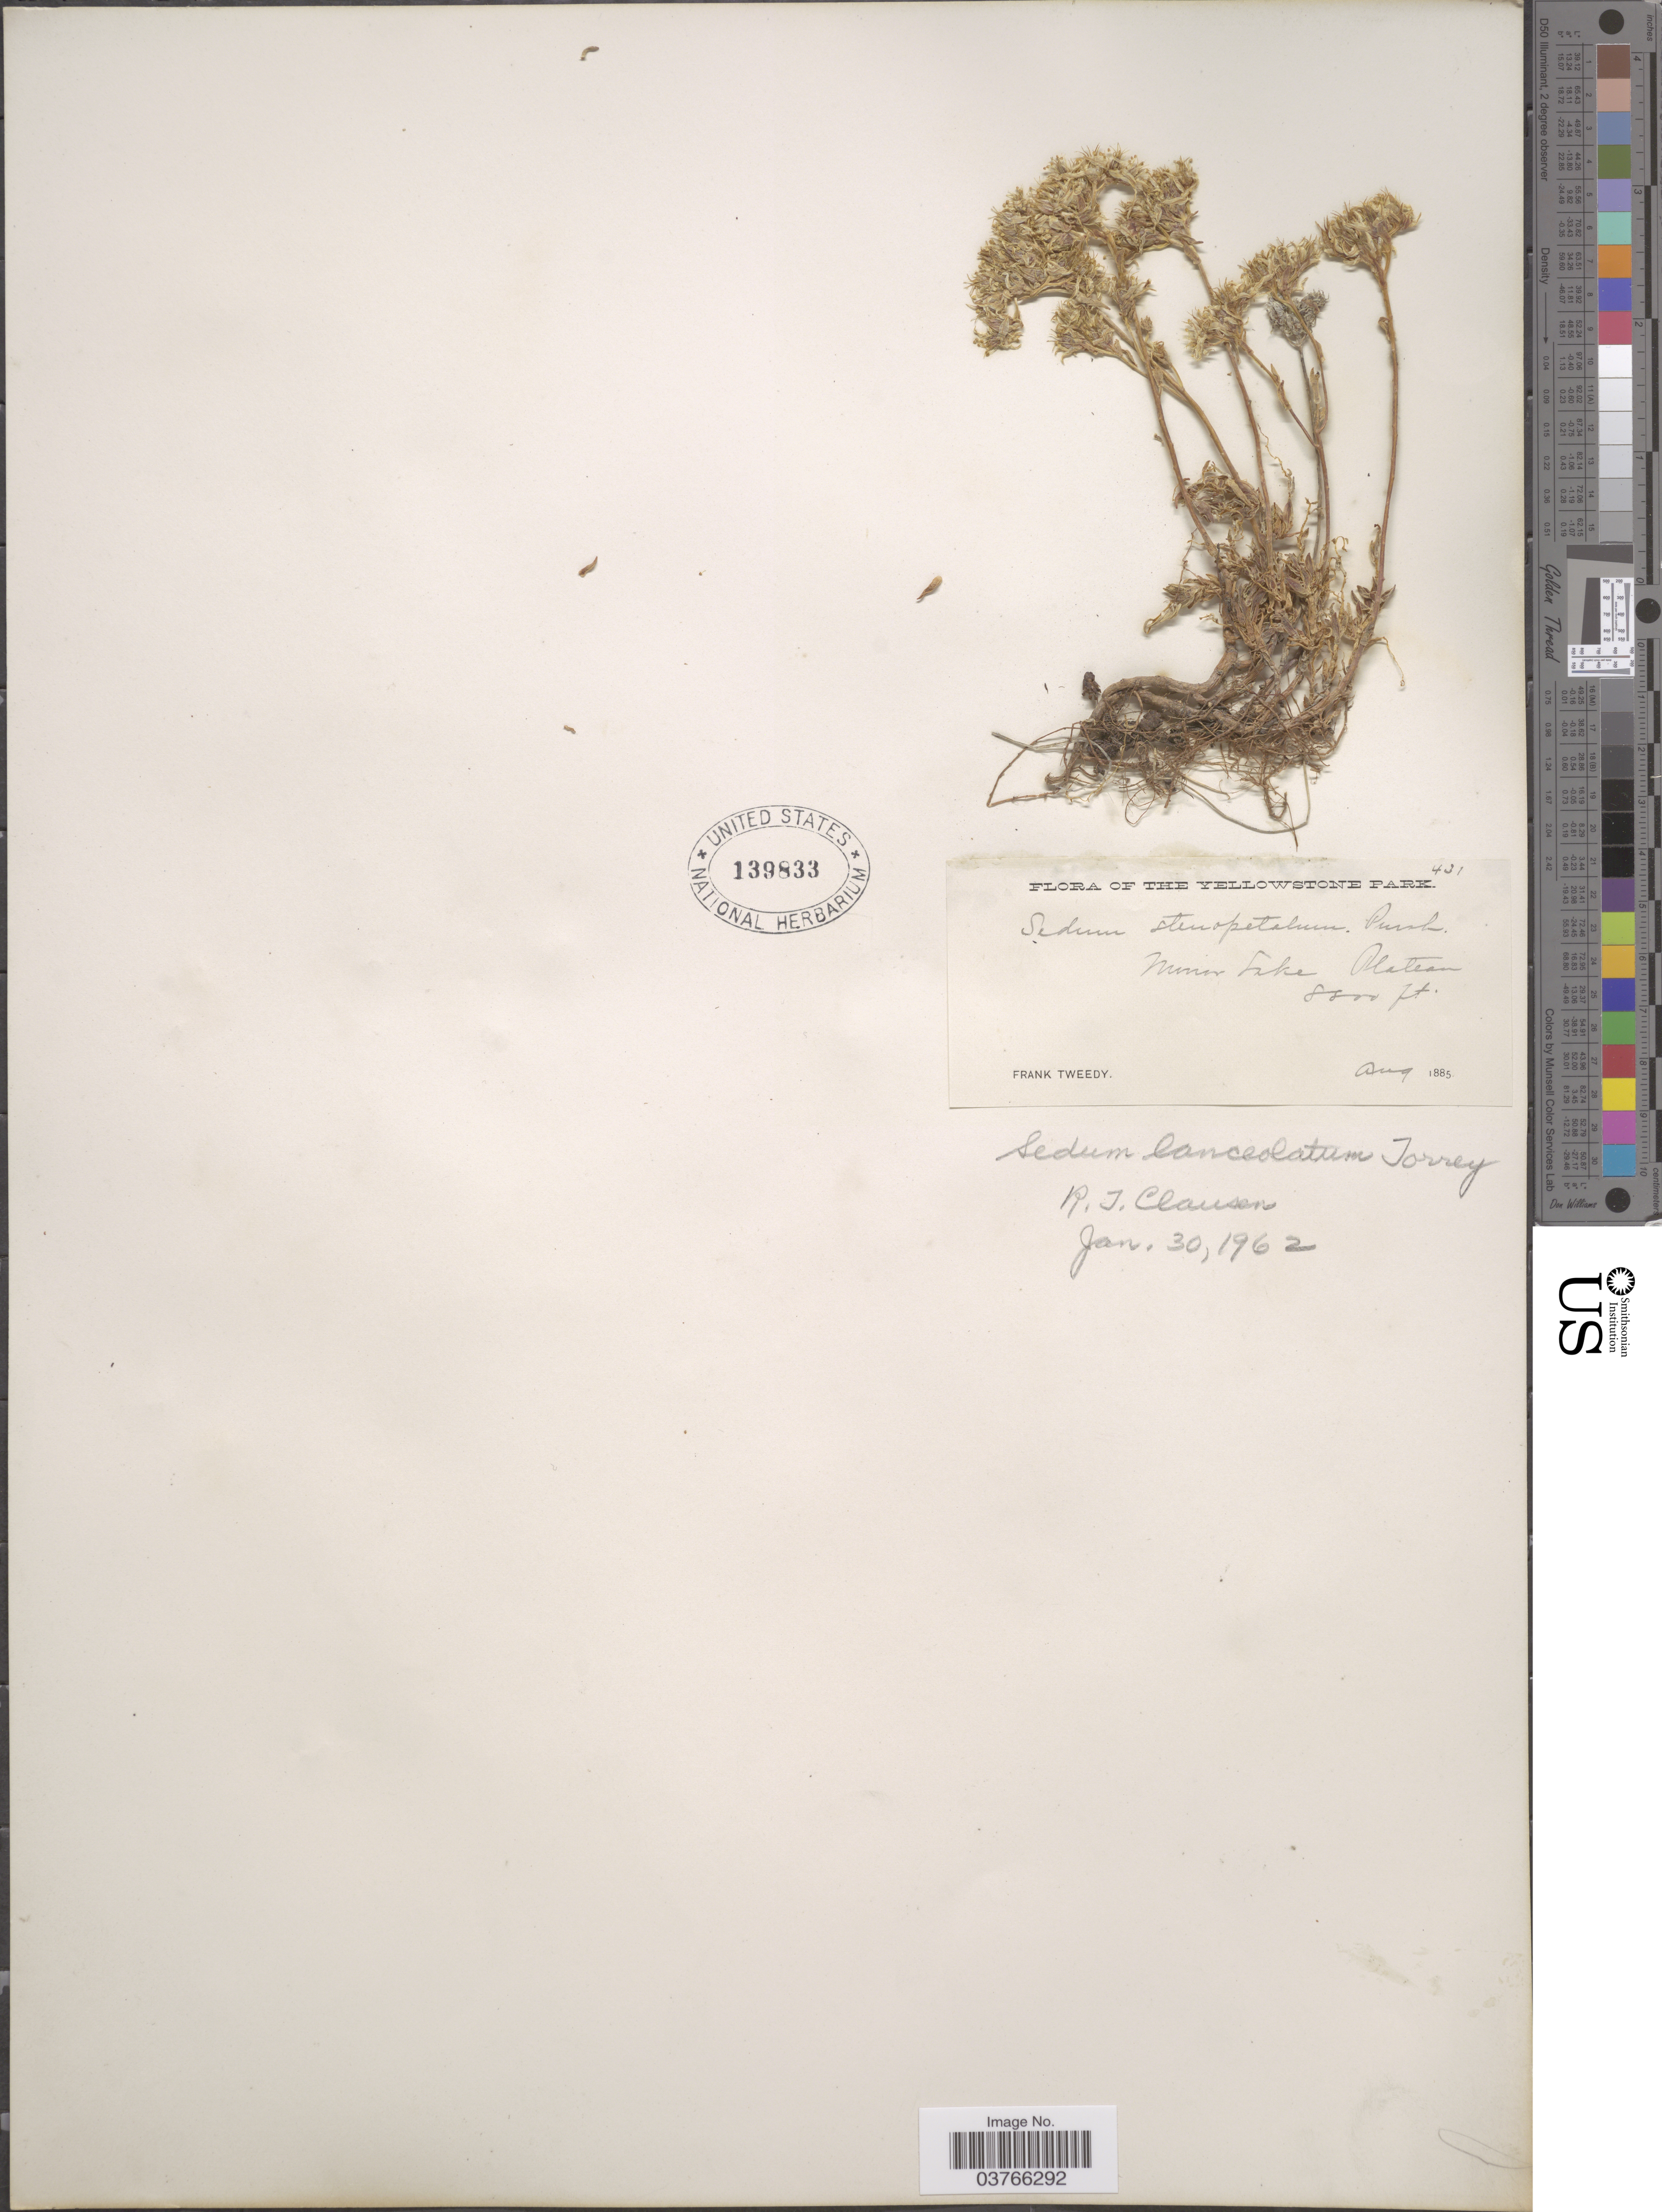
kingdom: Plantae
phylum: Tracheophyta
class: Magnoliopsida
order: Saxifragales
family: Crassulaceae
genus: Sedum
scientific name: Sedum lanceolatum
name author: Torr.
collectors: F. Tweedy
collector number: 431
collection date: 1885-08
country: United States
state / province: Wyoming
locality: The Yellowstone Park. Miner Lake Plateau.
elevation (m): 2682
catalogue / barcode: US 139833